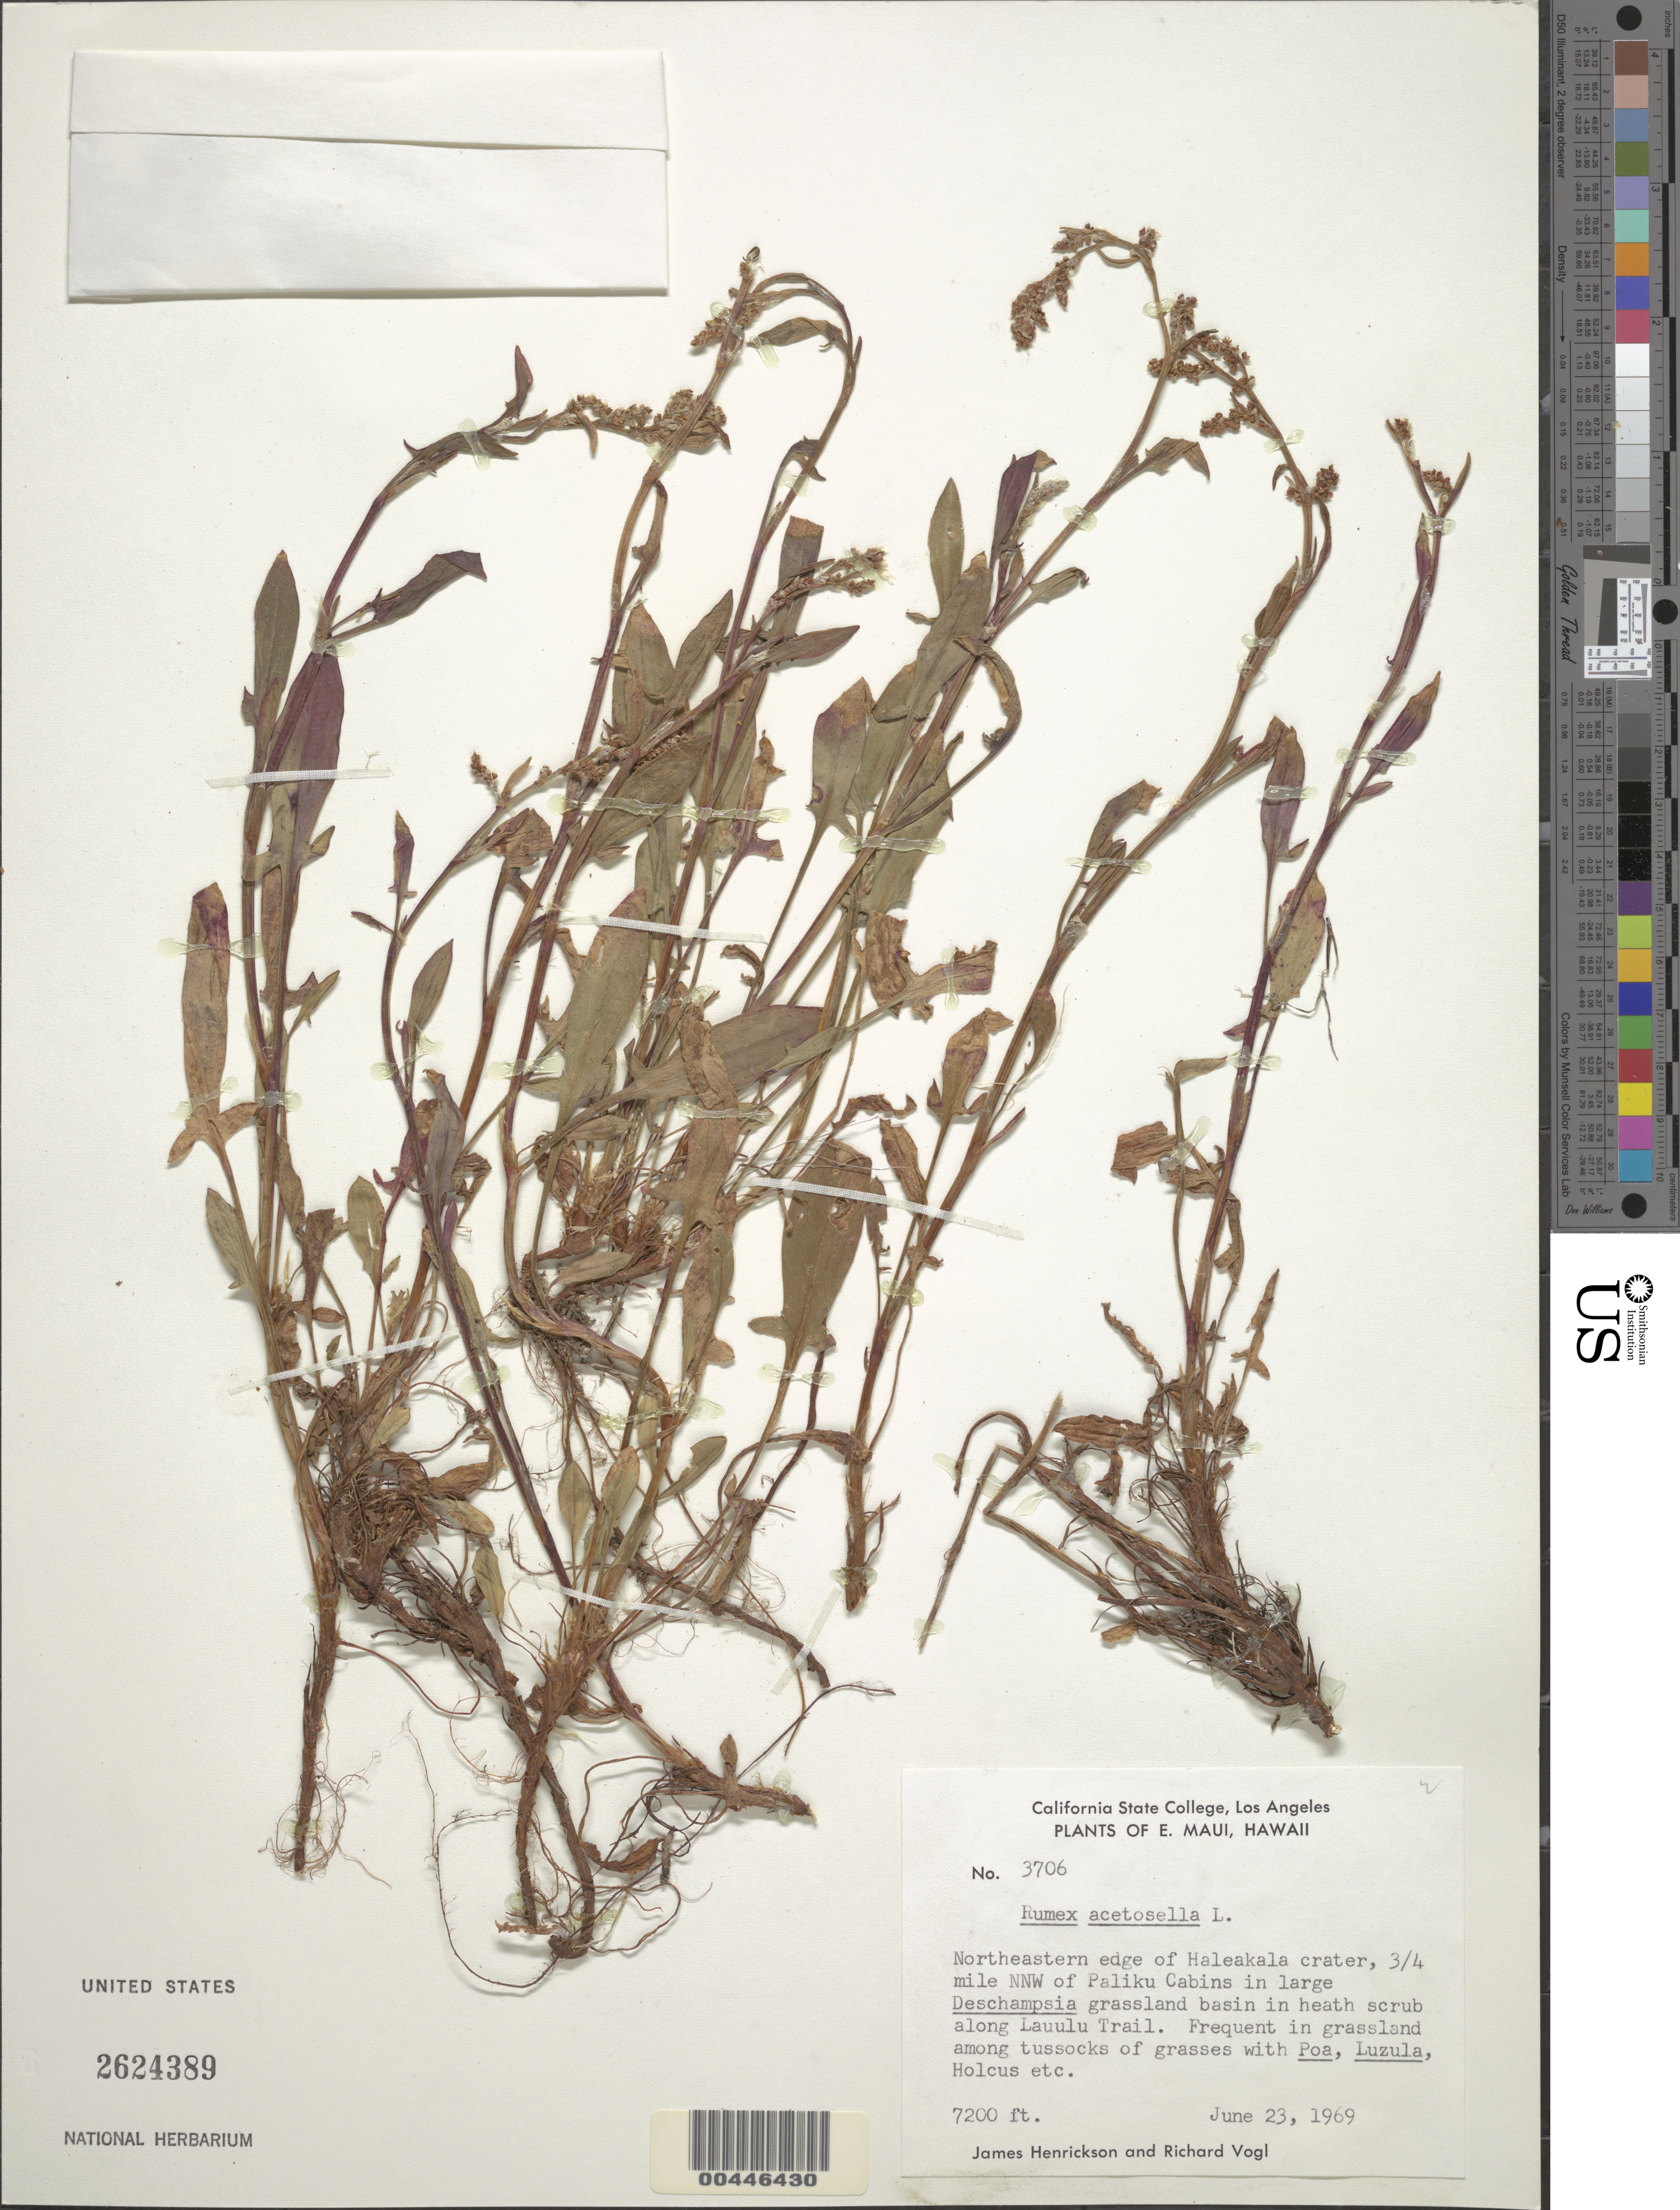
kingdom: Plantae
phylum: Tracheophyta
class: Magnoliopsida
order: Caryophyllales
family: Polygonaceae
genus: Rumex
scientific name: Rumex acetosella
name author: L.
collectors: J. S. Henrickson & R. Vogl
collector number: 3706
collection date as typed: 23 Jun 1969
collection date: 1969-06-23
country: United States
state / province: Hawaii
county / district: Maui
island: Maui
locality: E Maui, NE edge of Halekala Crater, .75 mi NNW of Paliku Cabin, along Lauulu Trail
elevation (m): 2195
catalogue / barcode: US 2624389